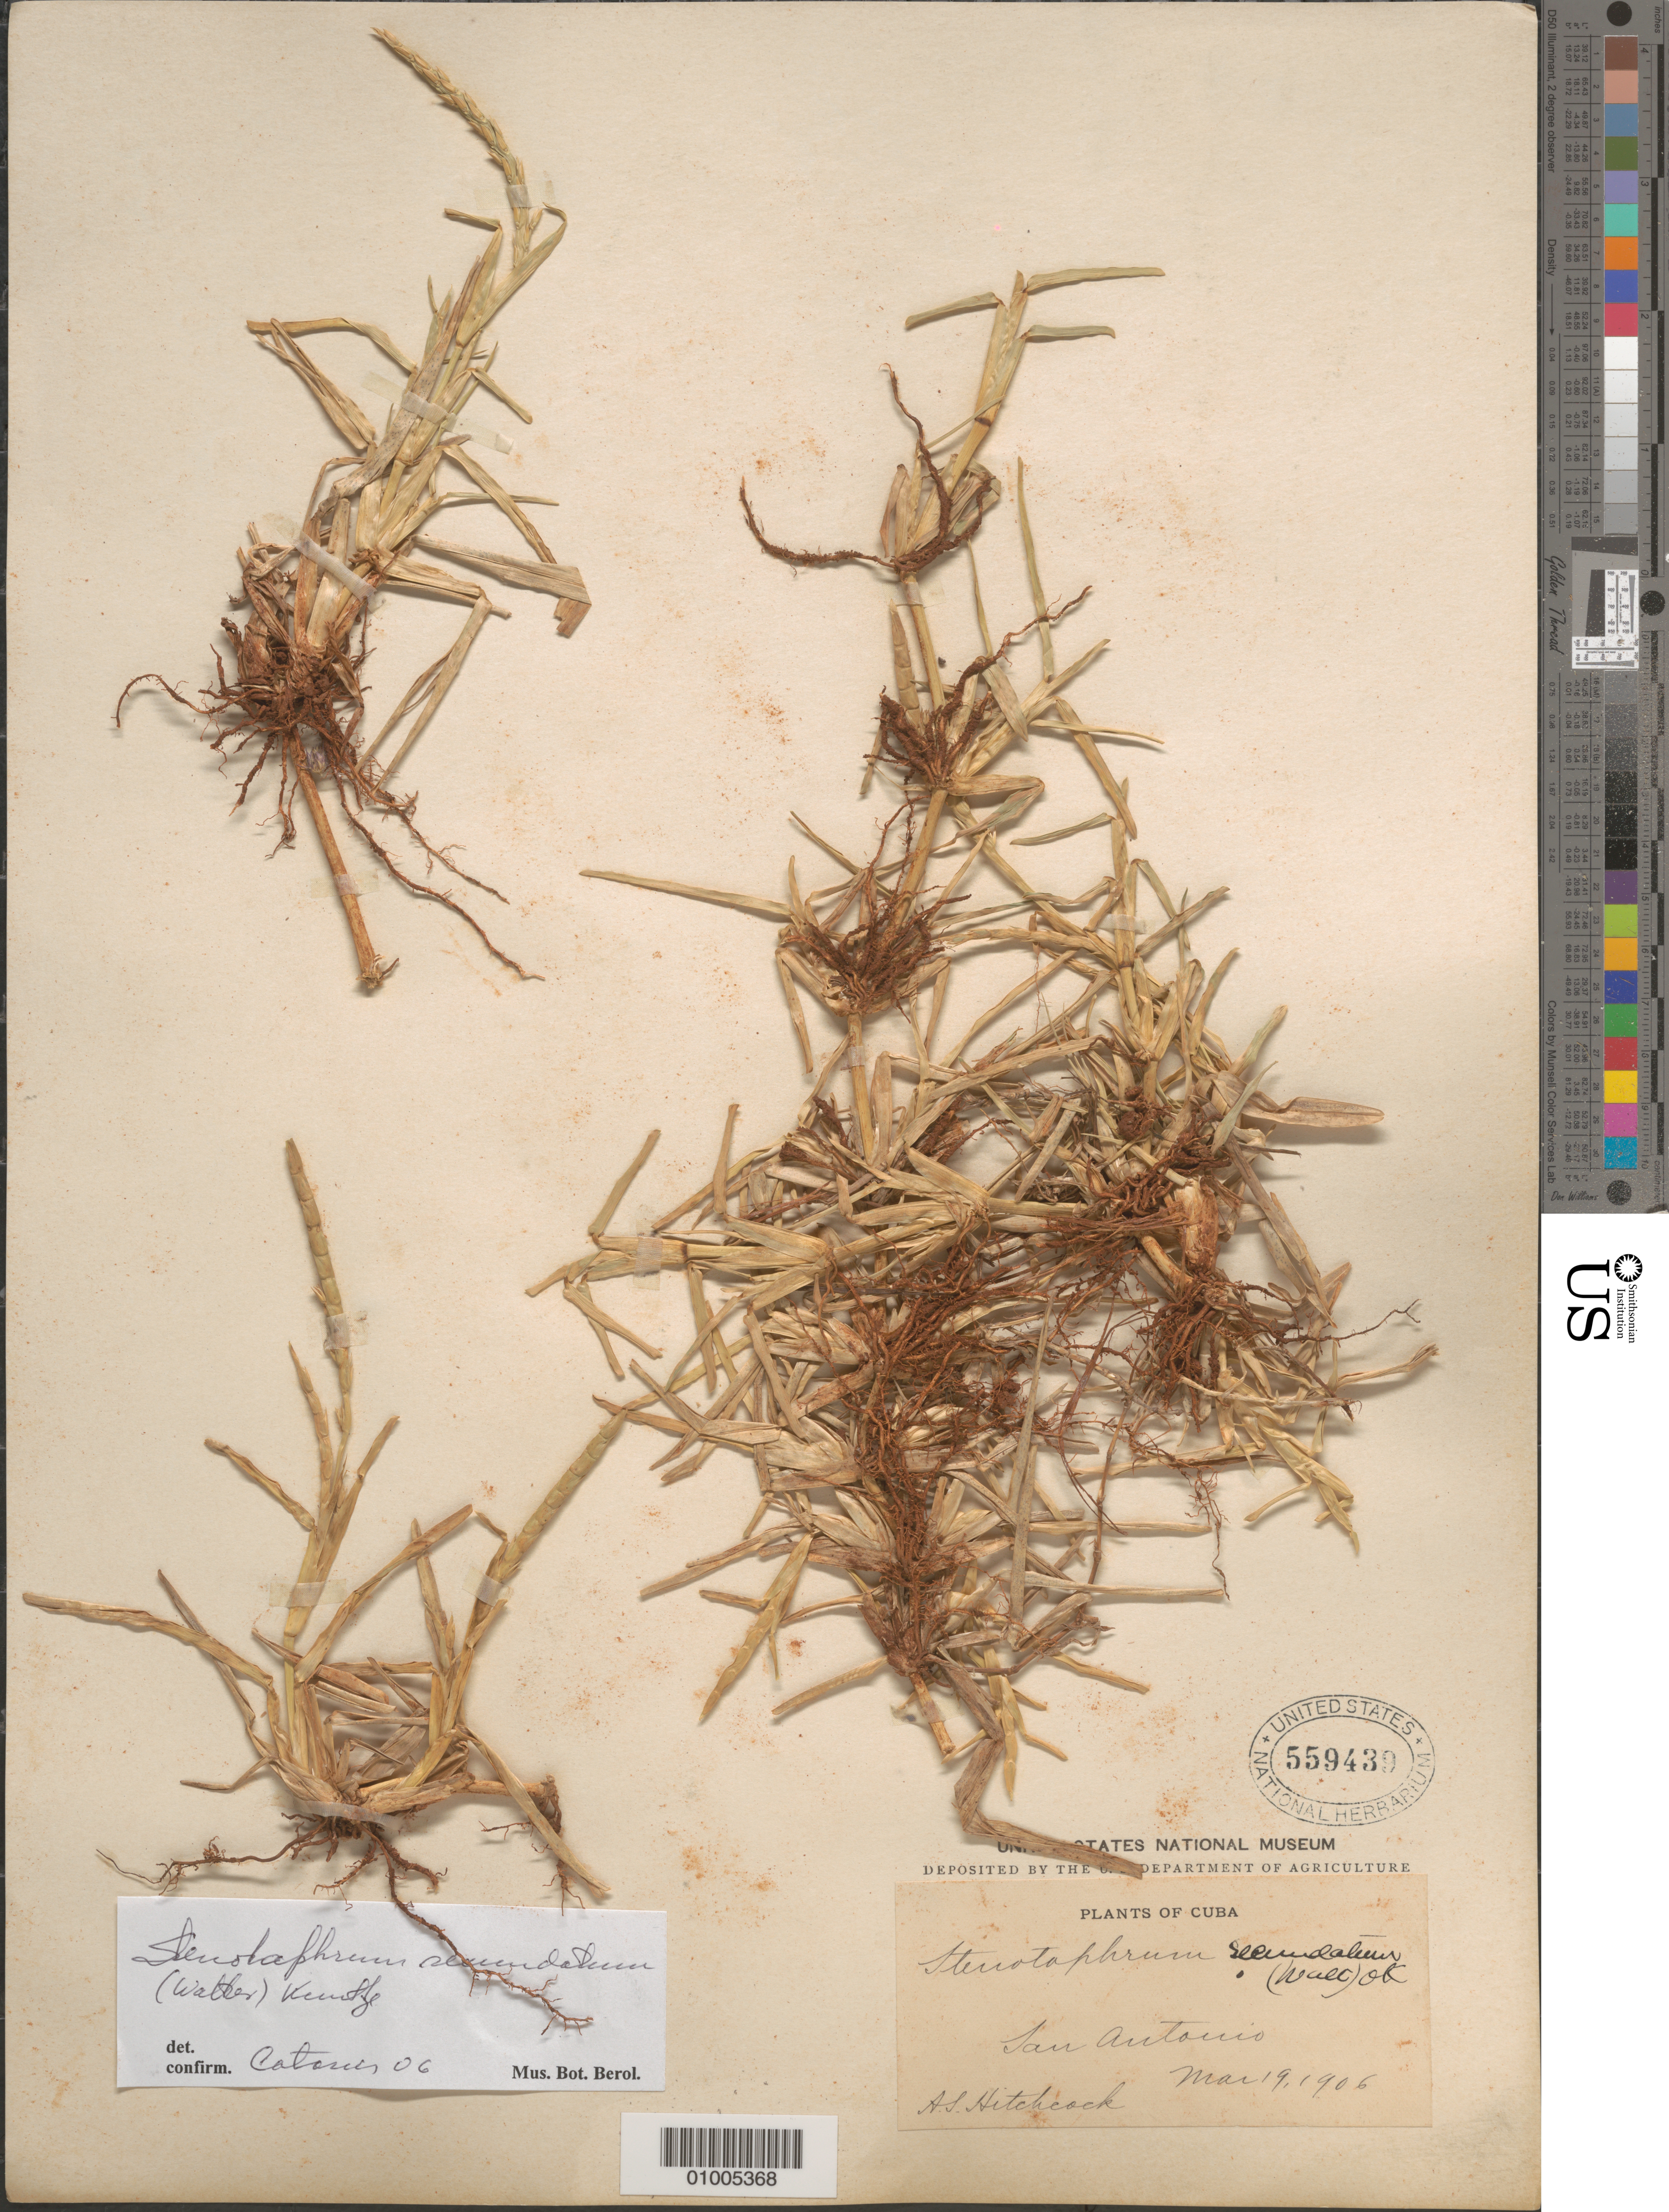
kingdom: Plantae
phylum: Tracheophyta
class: Liliopsida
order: Poales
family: Poaceae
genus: Stenotaphrum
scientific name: Stenotaphrum secundatum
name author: (Walter) Kuntze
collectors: A. S. Hitchcock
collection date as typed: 19 Mar 1906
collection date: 1906-03-19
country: Cuba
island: Cuba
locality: San Antonio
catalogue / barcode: US 559439